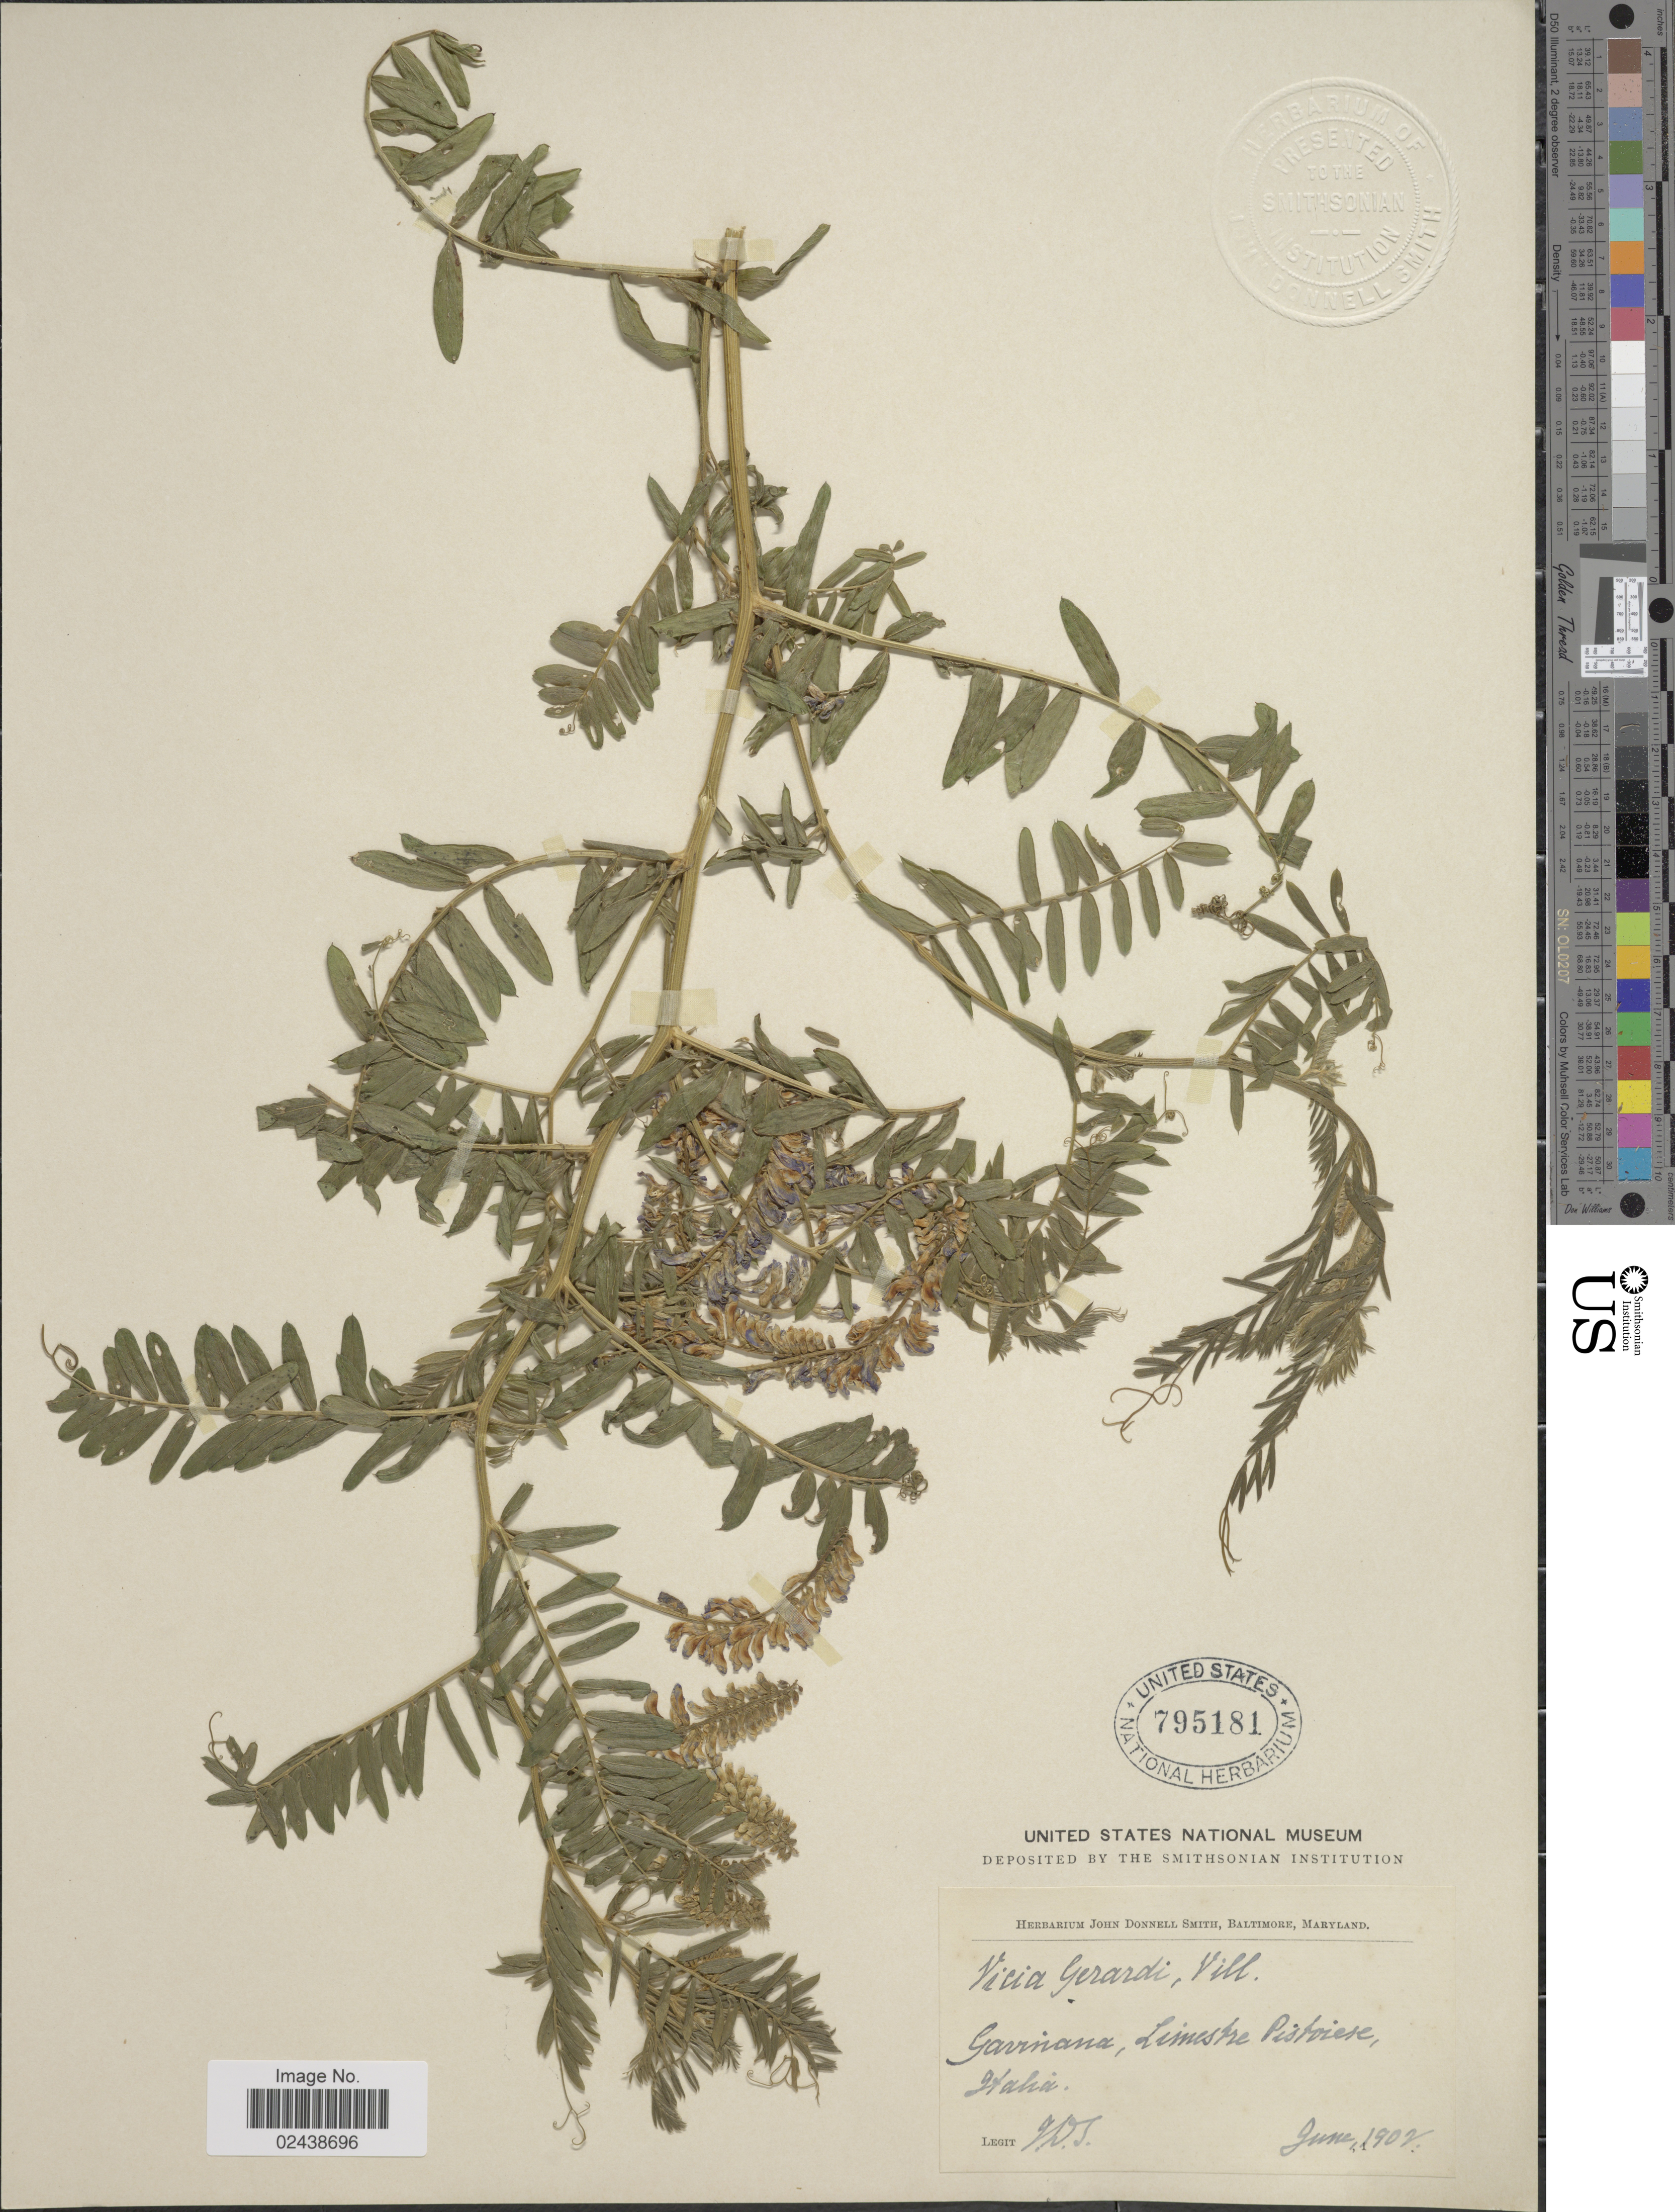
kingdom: Plantae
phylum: Tracheophyta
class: Magnoliopsida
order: Fabales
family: Fabaceae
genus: Vicia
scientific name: Vicia cassubica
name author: L.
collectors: J. Donnell Smith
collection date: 1902-06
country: Italy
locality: Gavinana, Limestre Pistoiese [interpreted], Italia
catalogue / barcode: US 795181